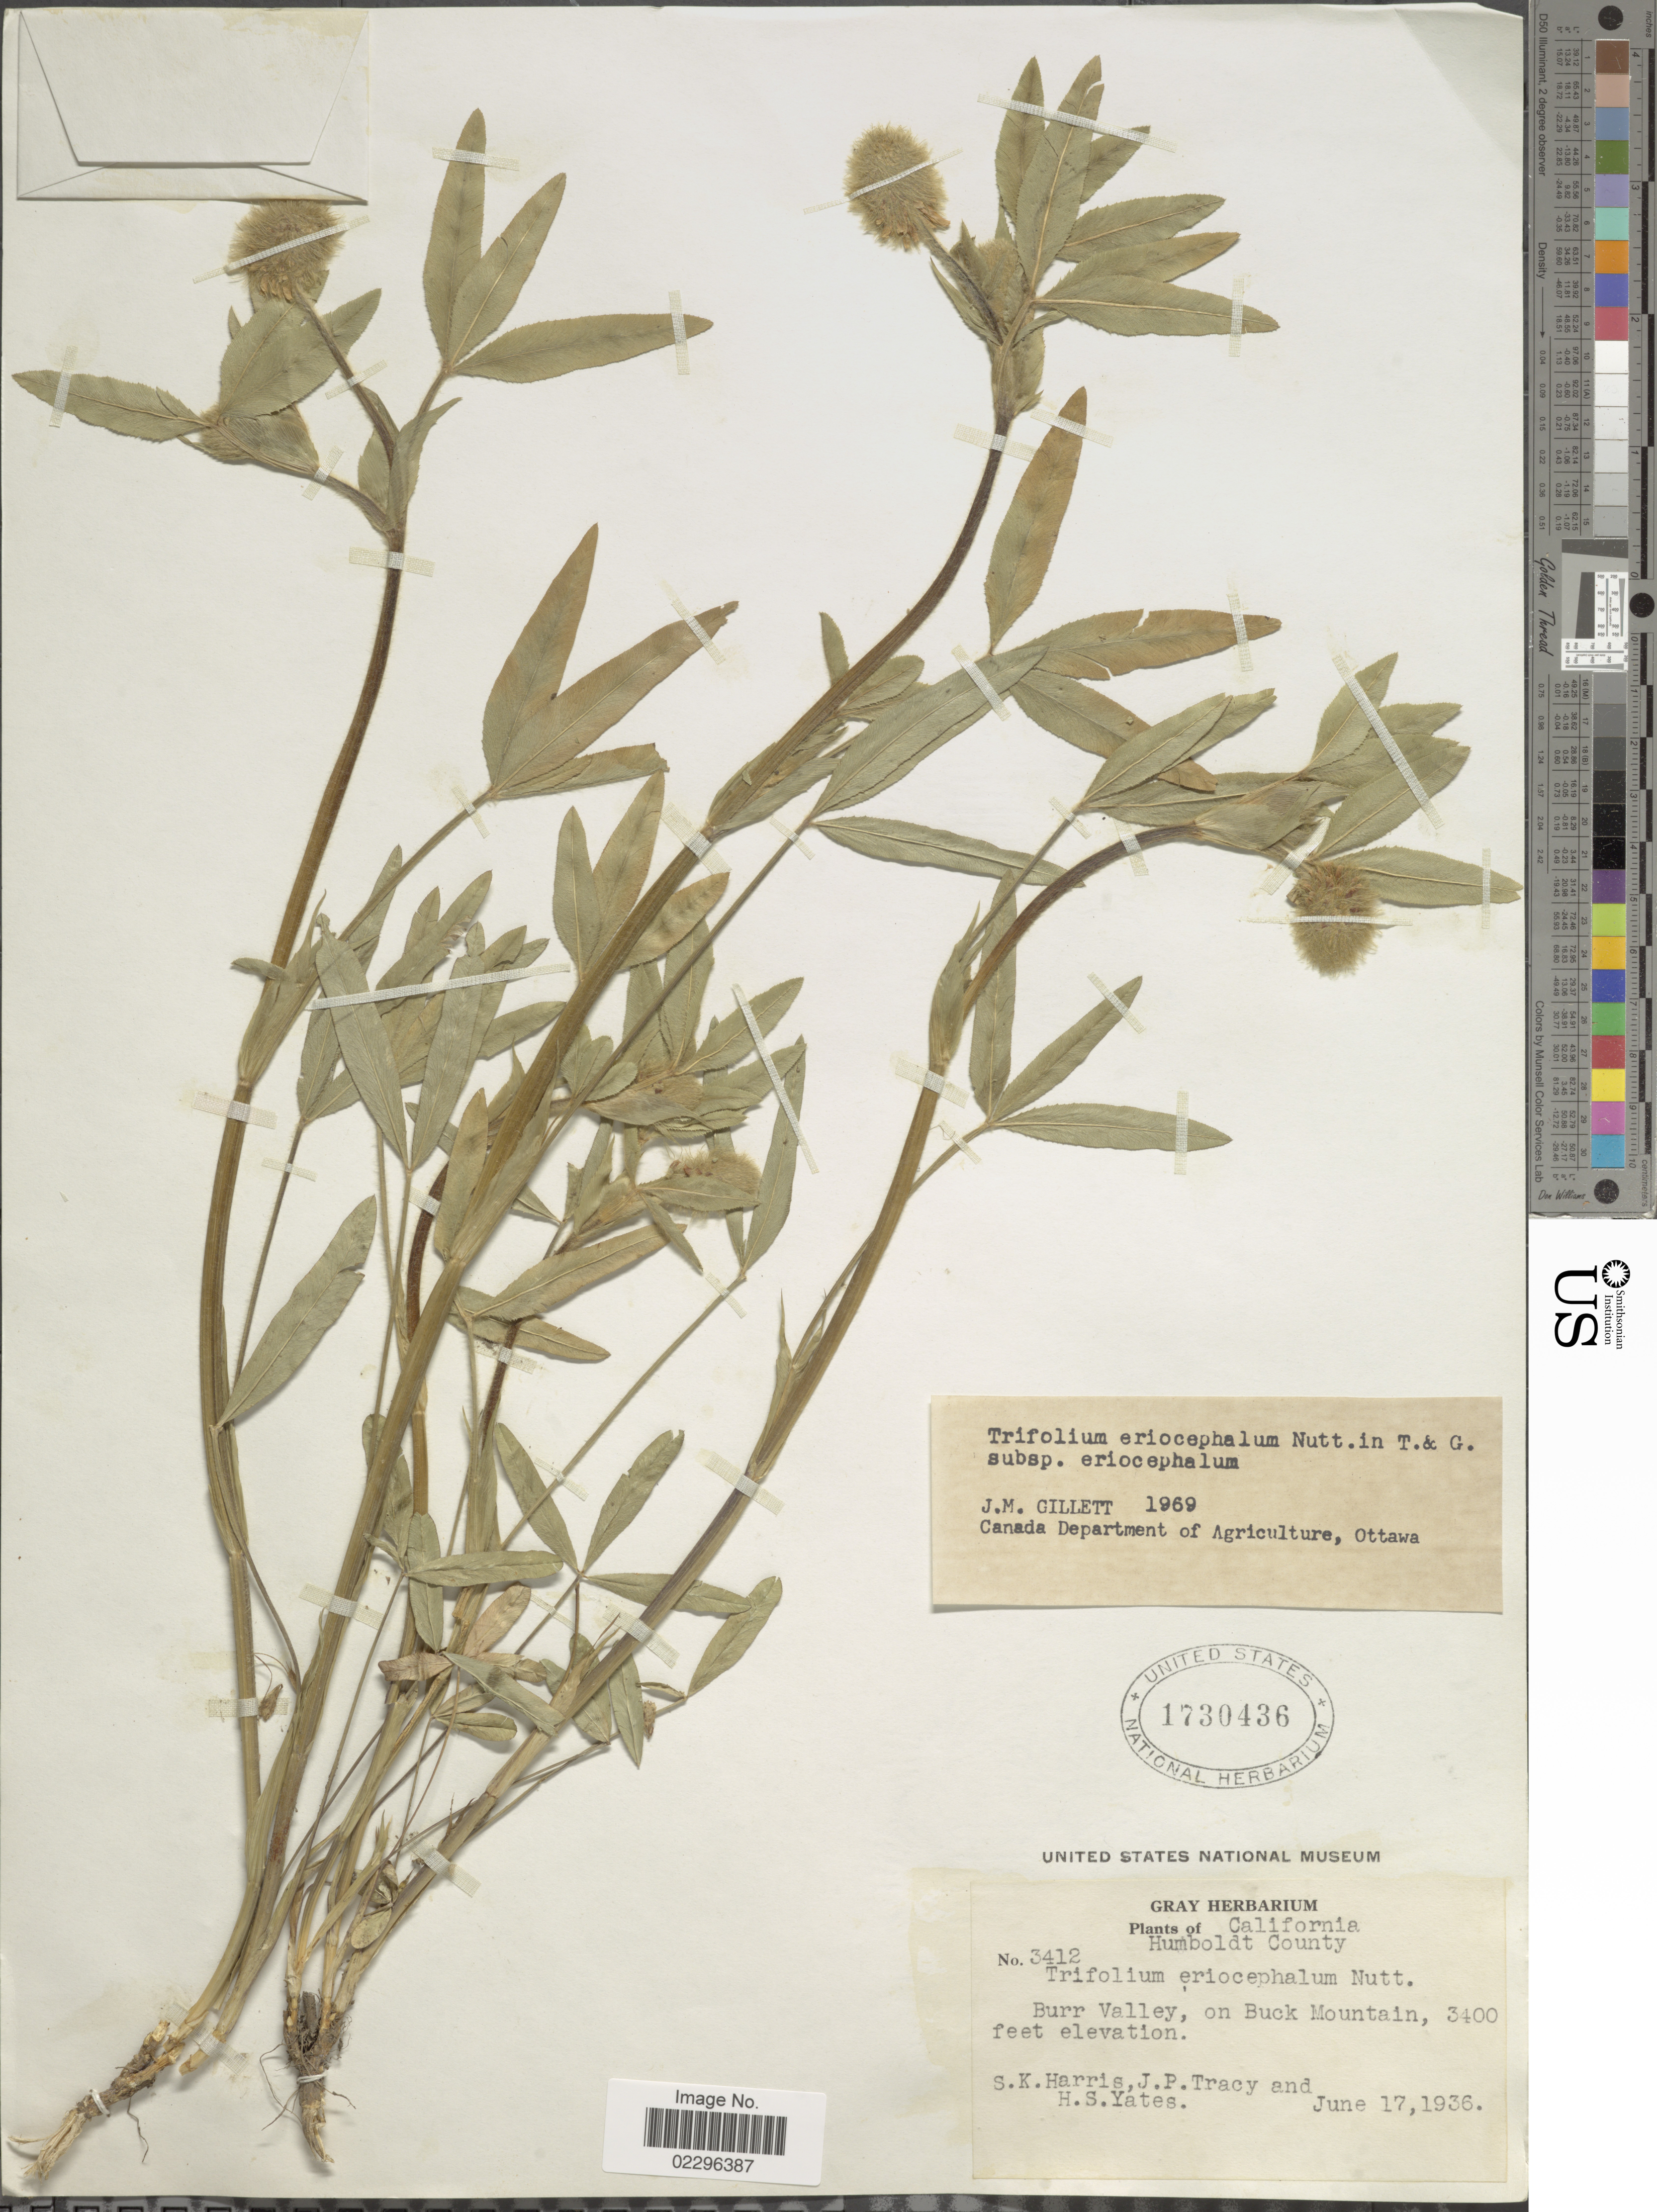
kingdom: Plantae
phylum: Tracheophyta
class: Magnoliopsida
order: Fabales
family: Fabaceae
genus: Trifolium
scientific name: Trifolium eriocephalum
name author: Nutt.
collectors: S. K. Harris, J. Tracy & H. S. Yates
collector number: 3412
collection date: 1936-06-17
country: United States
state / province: California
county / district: Humboldt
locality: Humboldt County. Burr Valley, on Buck Mountain.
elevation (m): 1036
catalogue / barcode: US 1730436